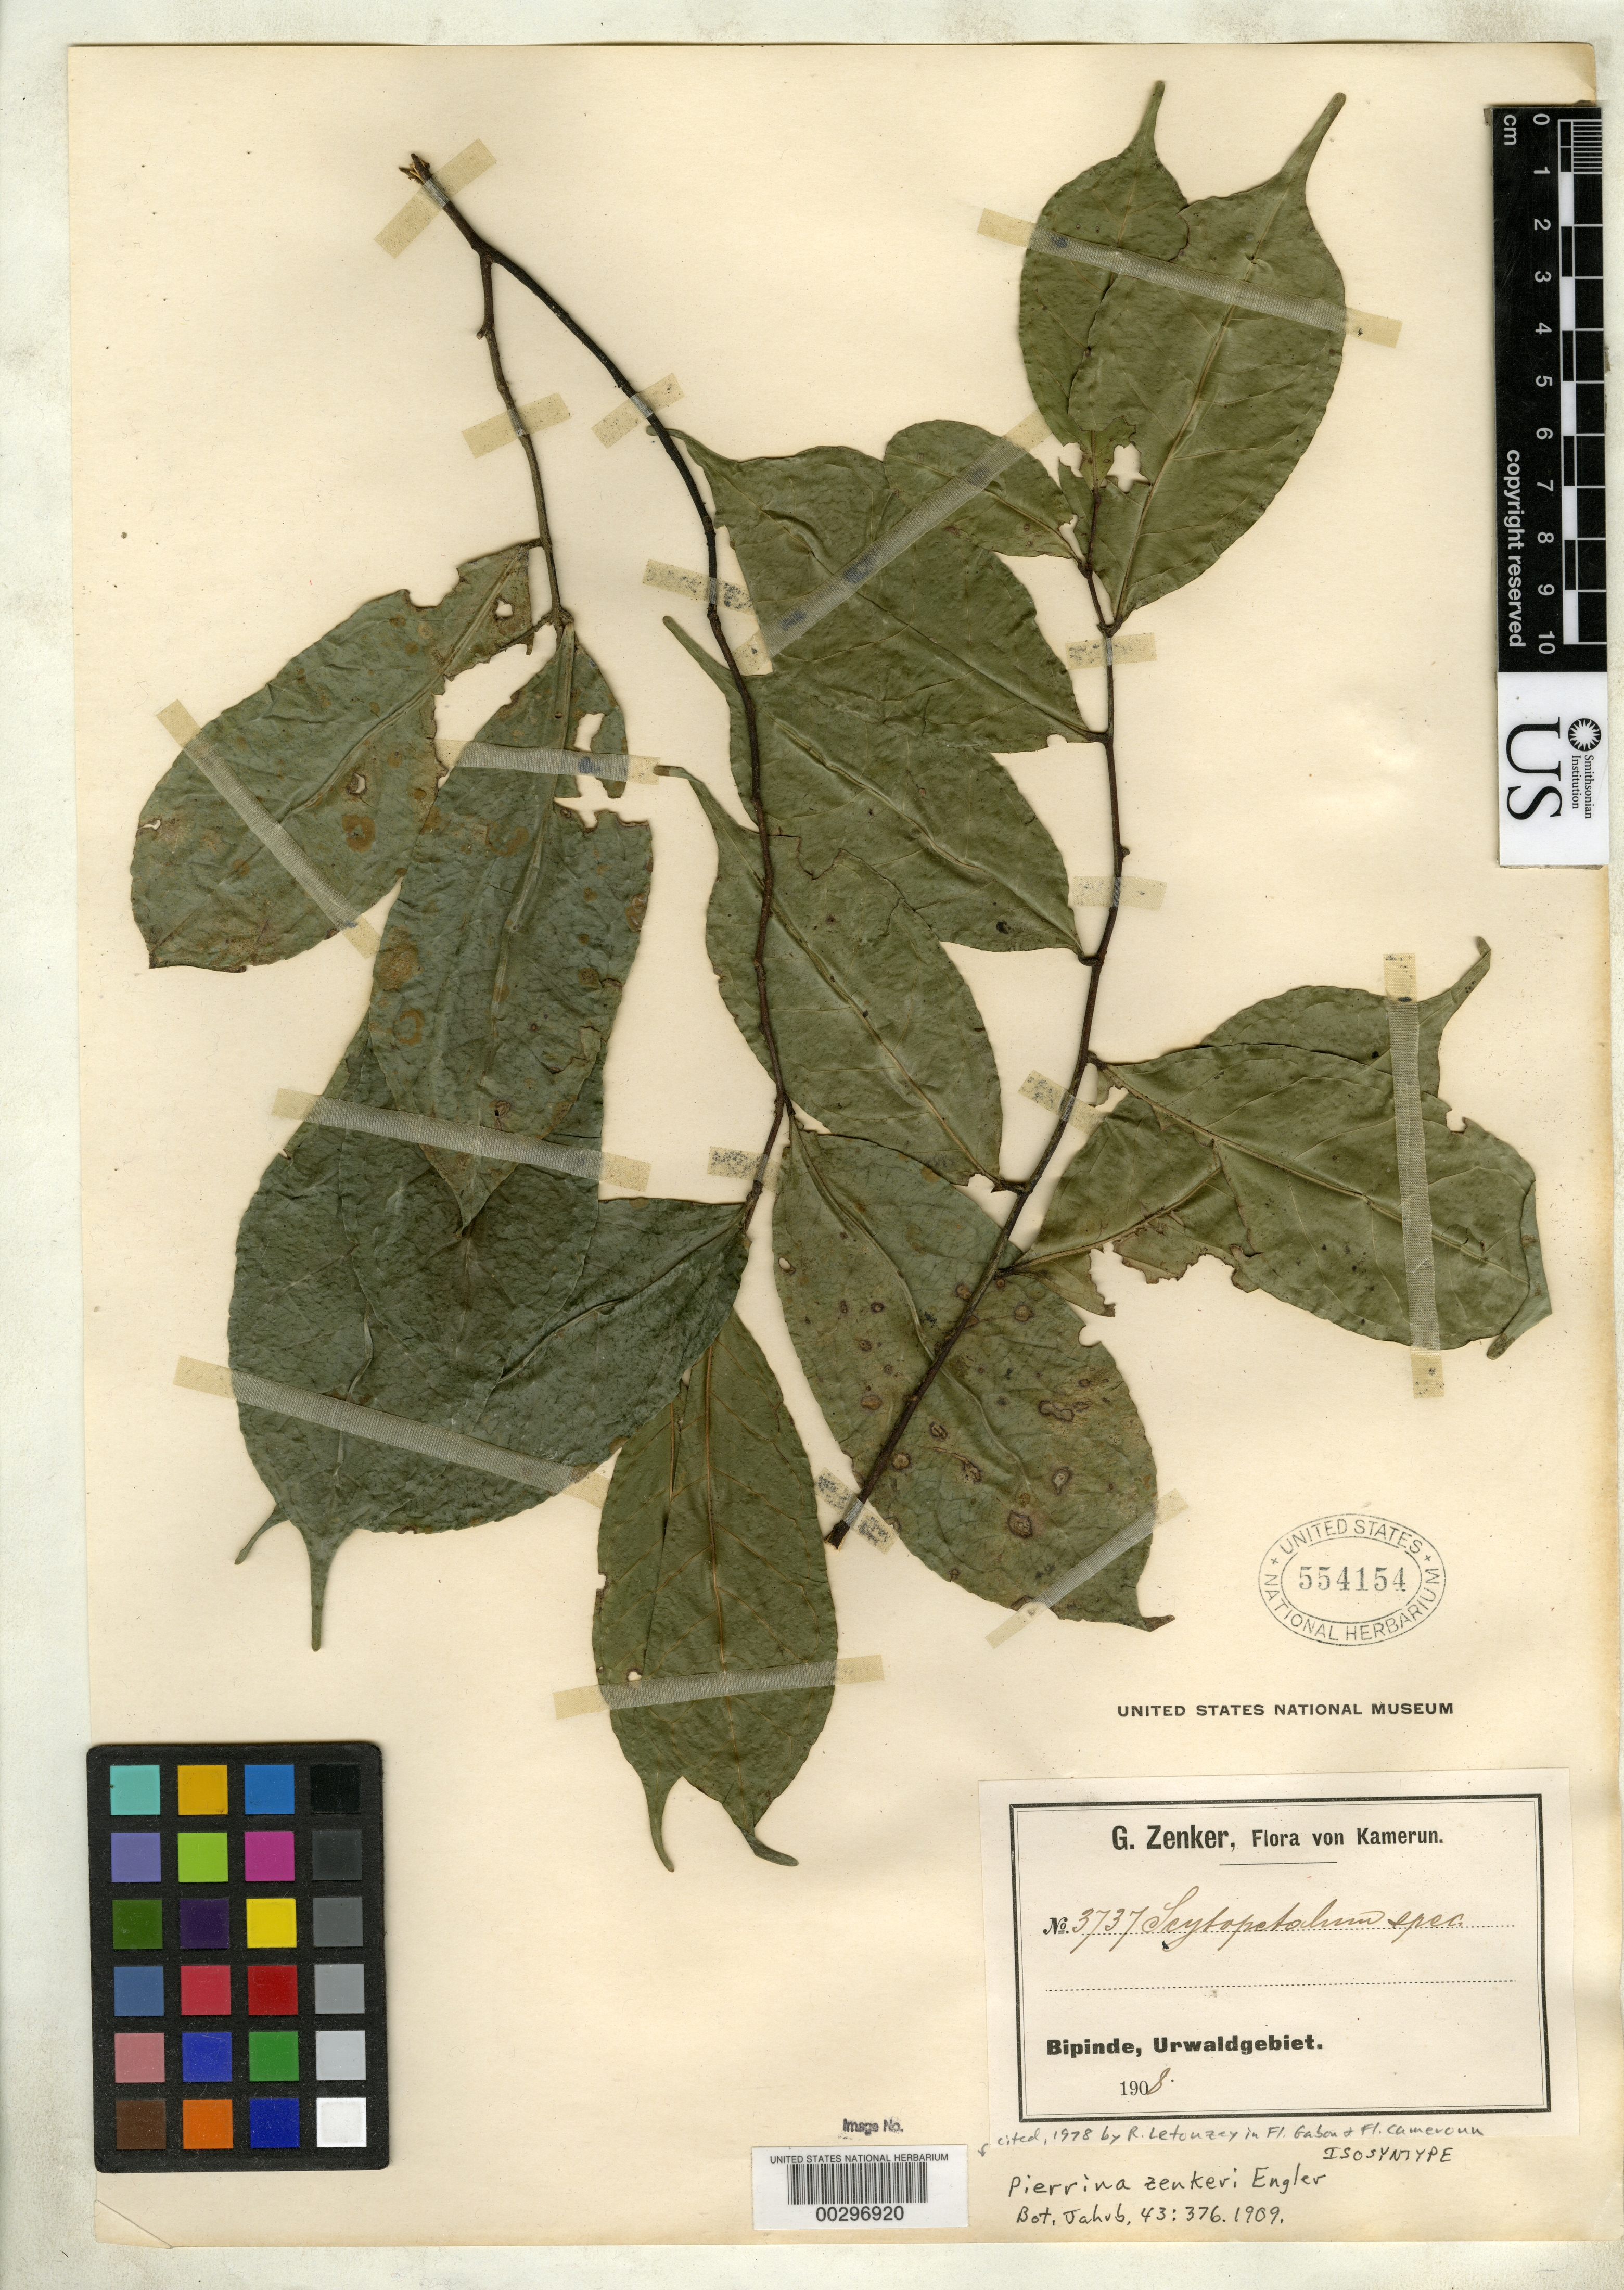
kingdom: Plantae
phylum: Tracheophyta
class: Magnoliopsida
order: Ericales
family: Lecythidaceae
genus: Pierrina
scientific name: Pierrina zenkeri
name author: Engl.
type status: Isosyntype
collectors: G. A. Zenker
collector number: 3737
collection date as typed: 1908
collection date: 1908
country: Cameroon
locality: Bipinde, Urwaldgebiet.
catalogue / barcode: US 554154